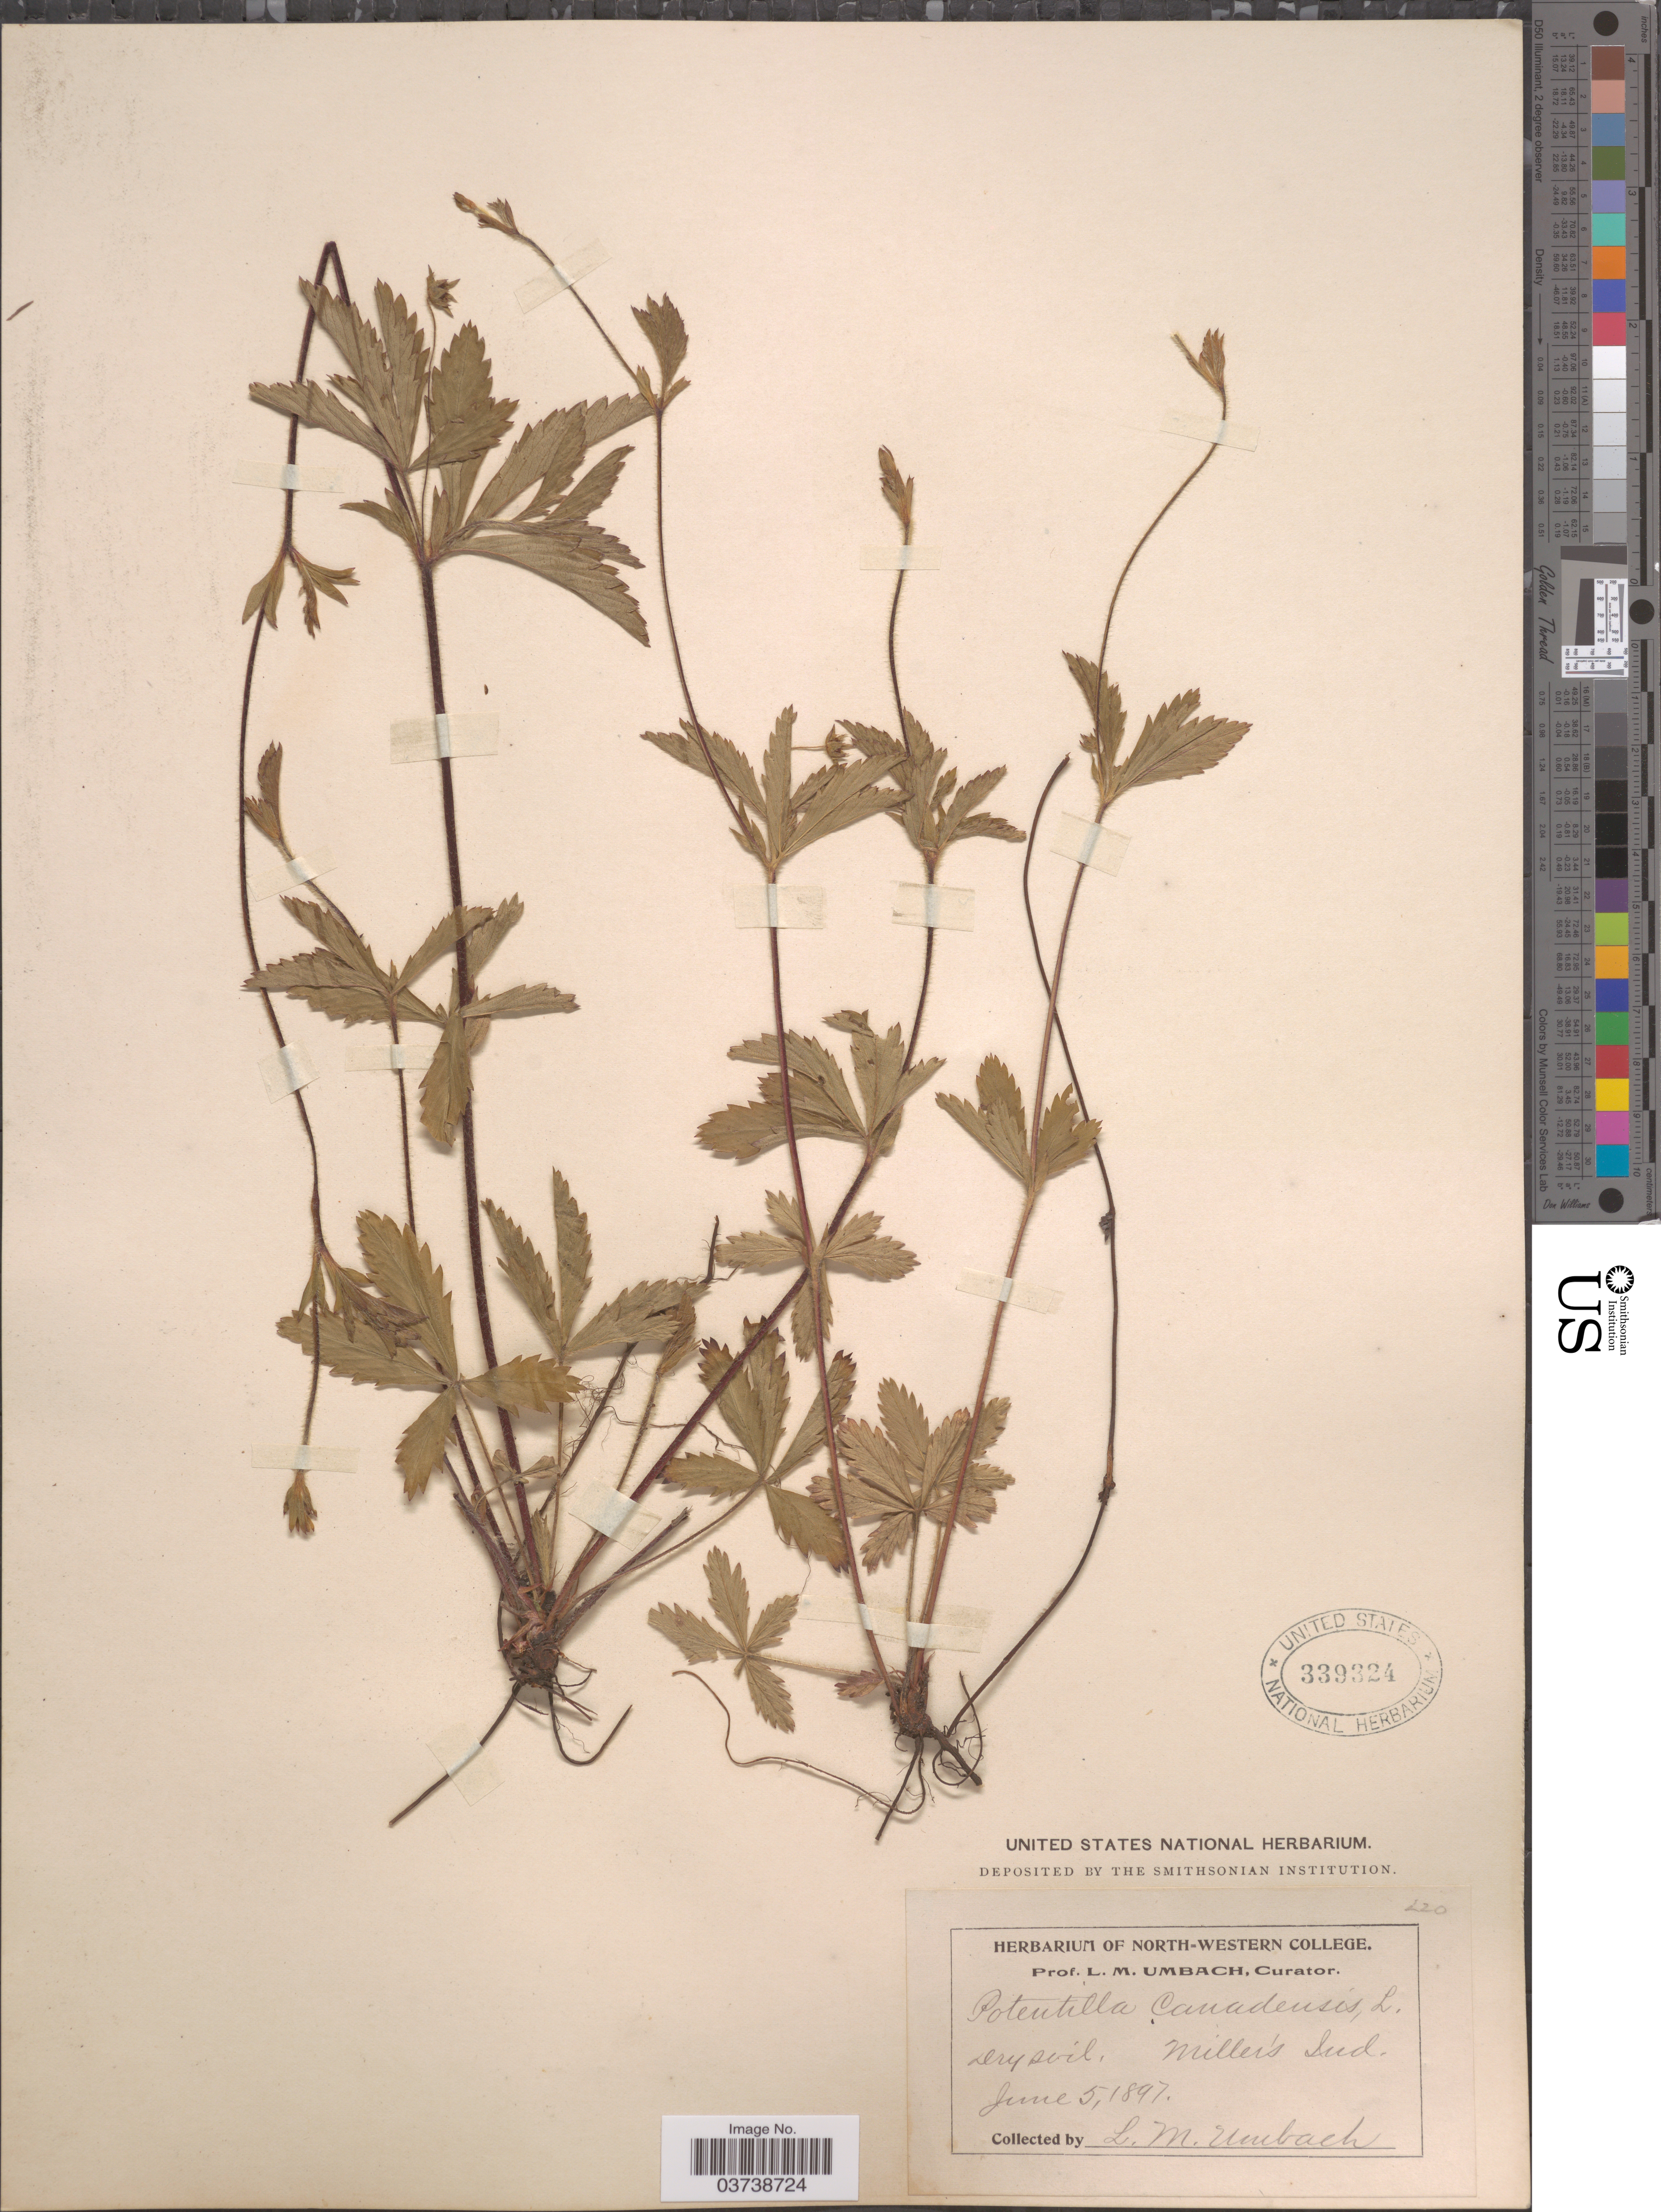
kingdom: Plantae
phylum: Tracheophyta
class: Magnoliopsida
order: Rosales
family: Rosaceae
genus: Potentilla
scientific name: Potentilla canadensis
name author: L.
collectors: L. M. Umbach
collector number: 220?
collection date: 1897-06-05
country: United States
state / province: Indiana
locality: Miller's.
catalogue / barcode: US 339324